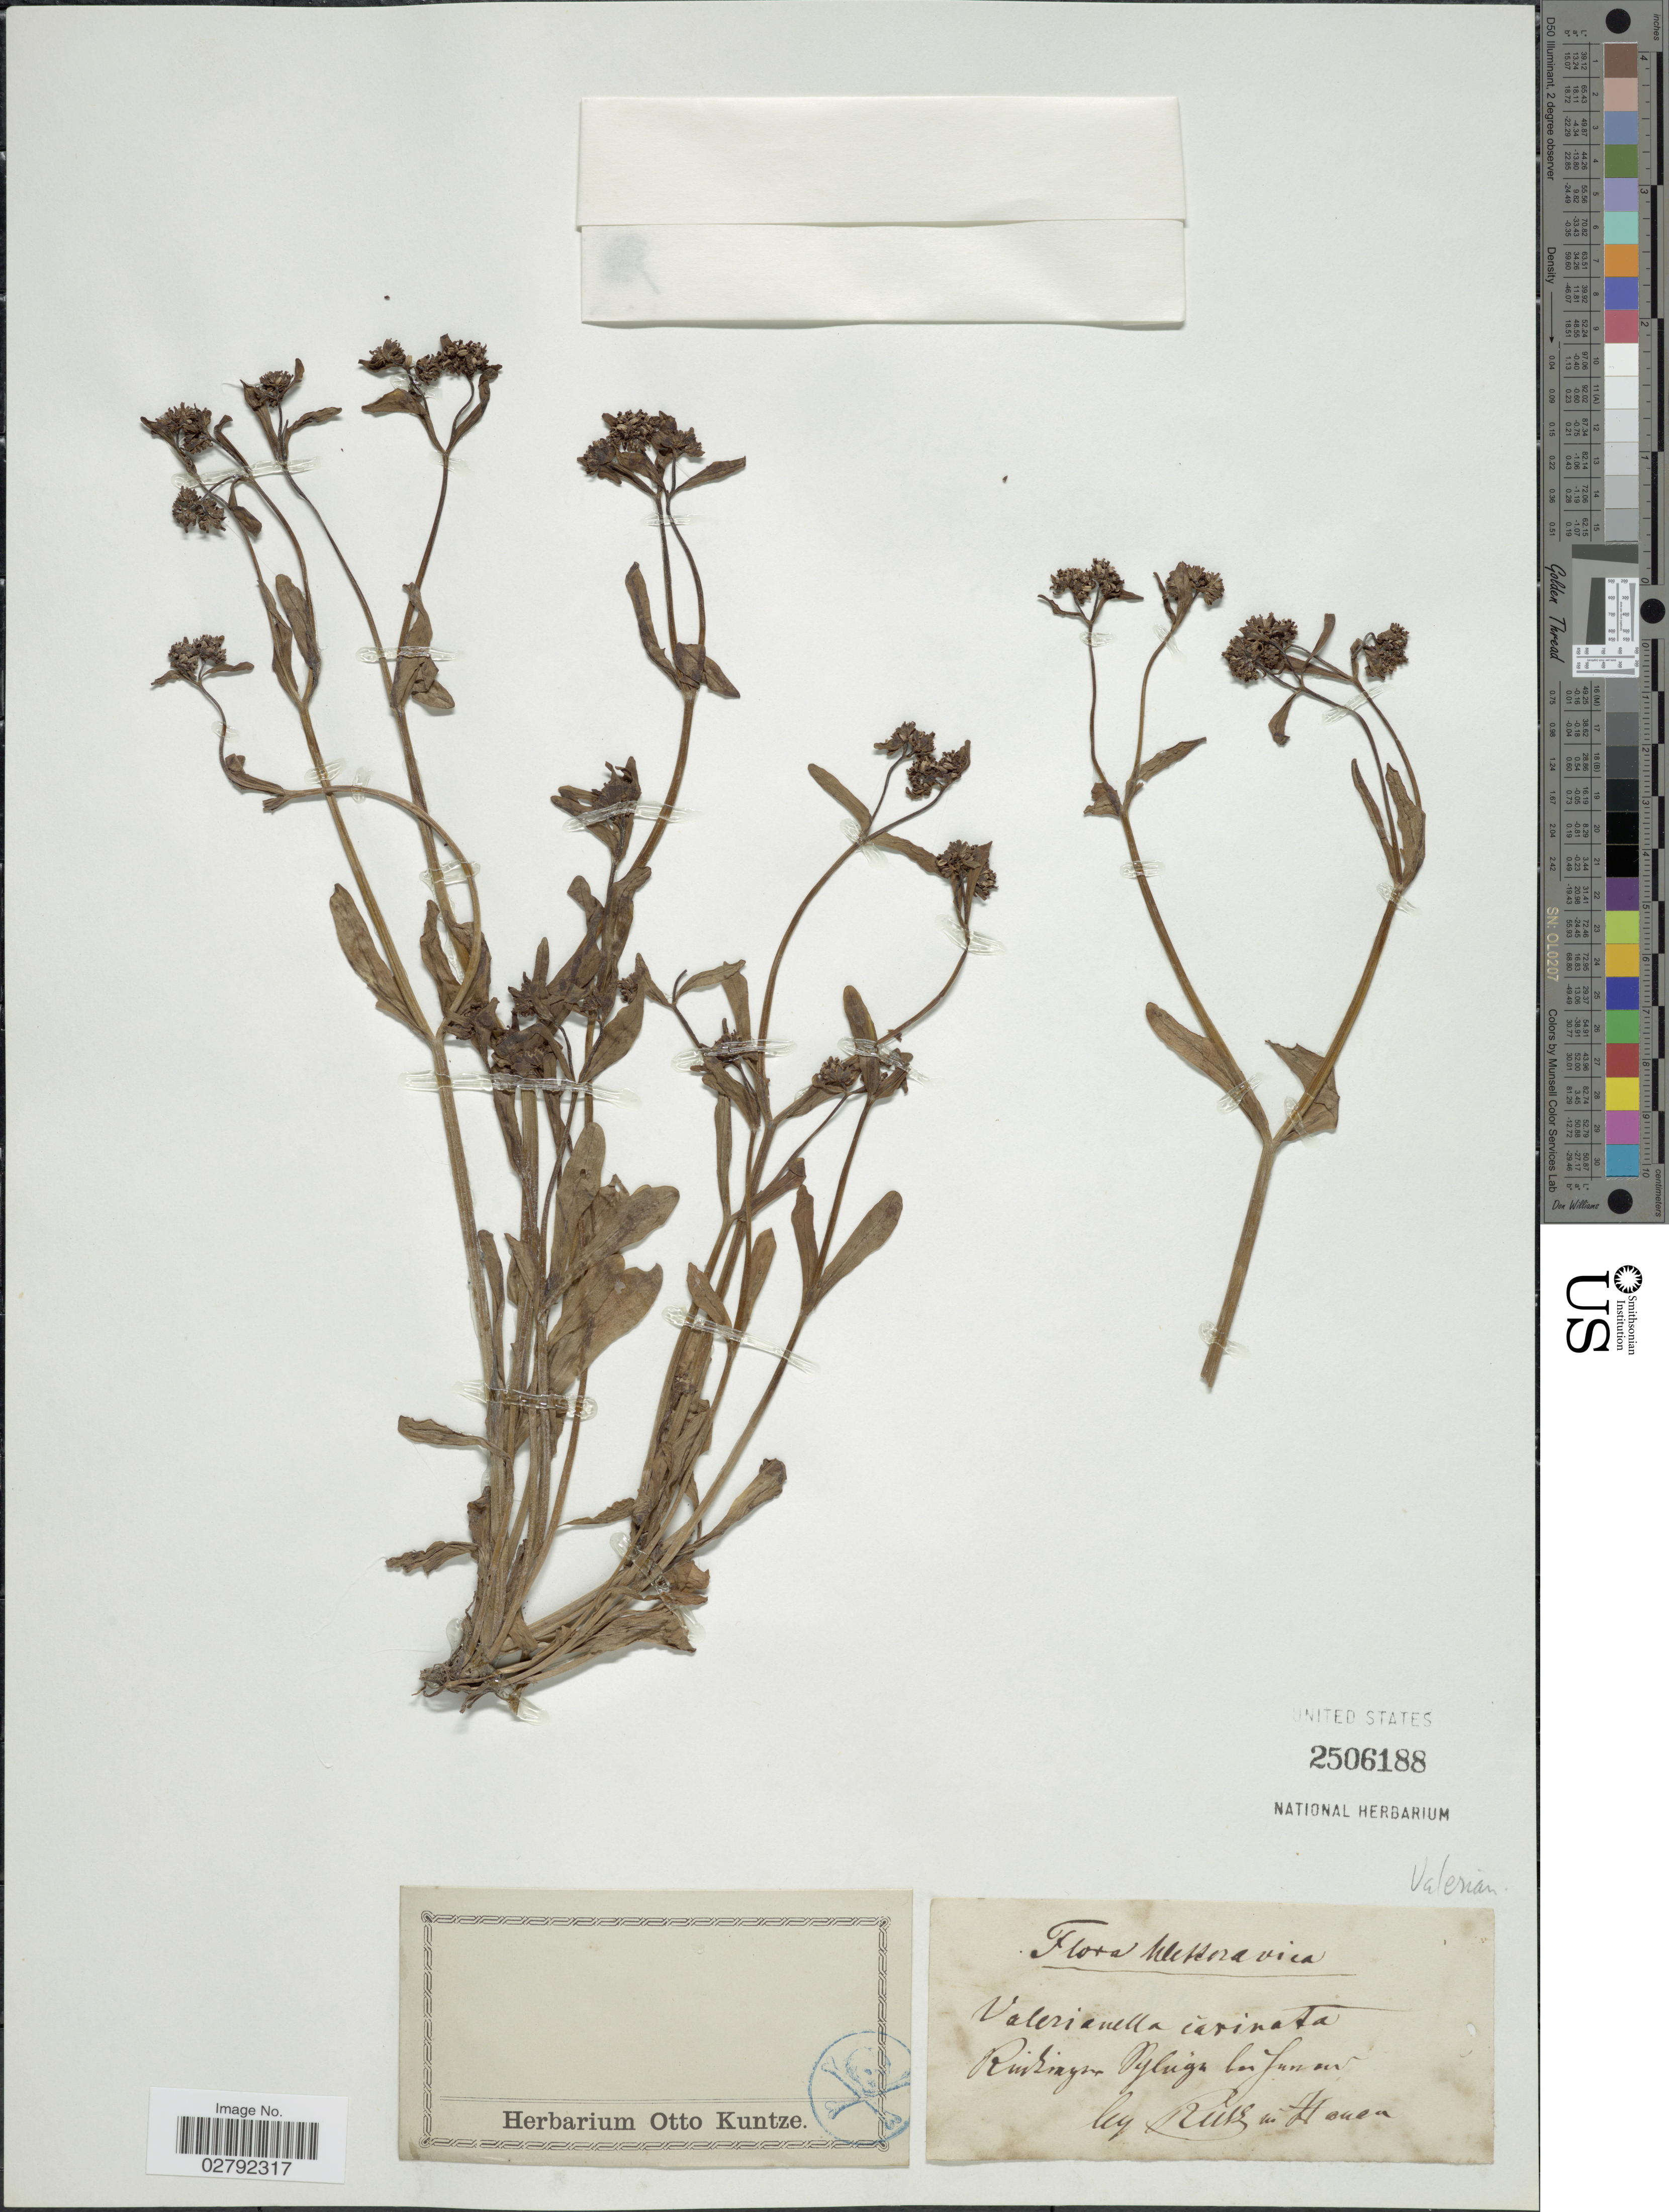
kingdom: Plantae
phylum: Tracheophyta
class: Magnoliopsida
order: Dipsacales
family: Caprifoliaceae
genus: Valerianella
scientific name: Valerianella carinata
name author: Loisel.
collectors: Ruiz, --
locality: Ruizinger Pyluga bu Junan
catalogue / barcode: US 2506188